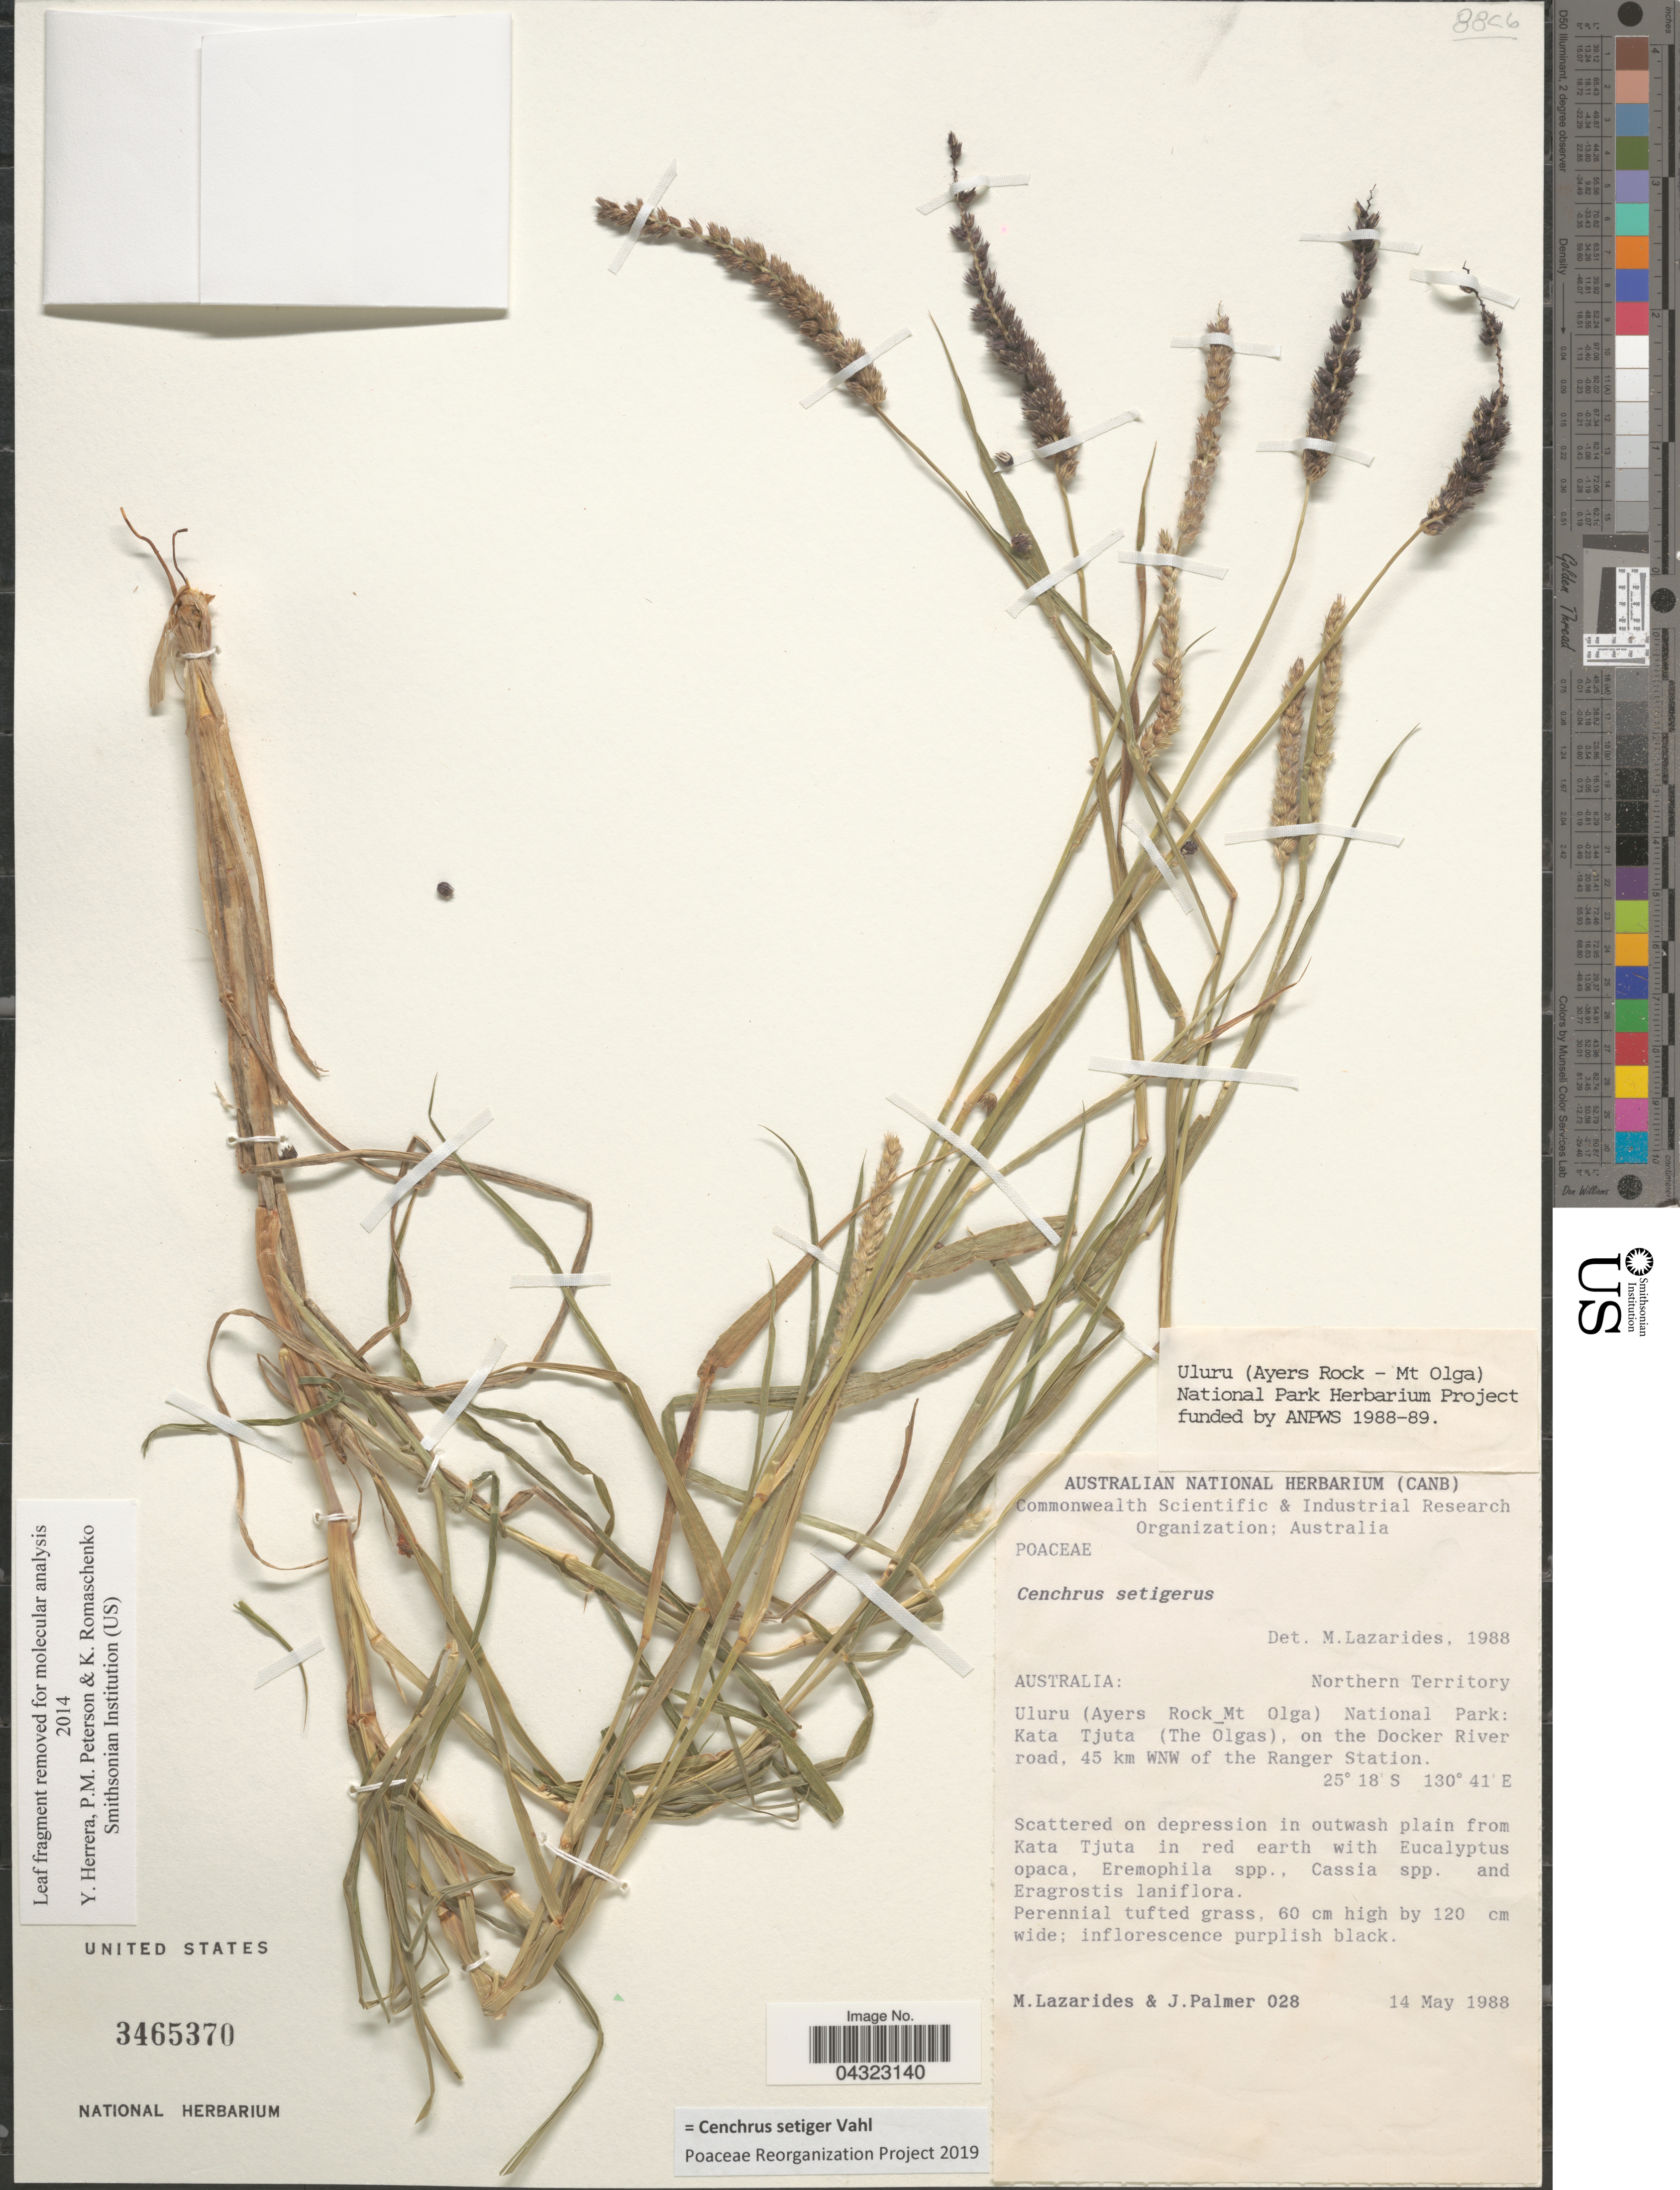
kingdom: Plantae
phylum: Tracheophyta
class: Liliopsida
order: Poales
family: Poaceae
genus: Cenchrus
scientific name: Cenchrus setiger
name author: Vahl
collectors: M. Lazarides & J. Palmer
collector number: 028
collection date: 1988-05-14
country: Australia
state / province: Northern Territory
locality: Uluru (Ayers Rock Mt Olga) National Park: Kata Tjuta (The Olgas), on the Docker River road, 45 km WNW of the Ranger Station.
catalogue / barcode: US 3465370